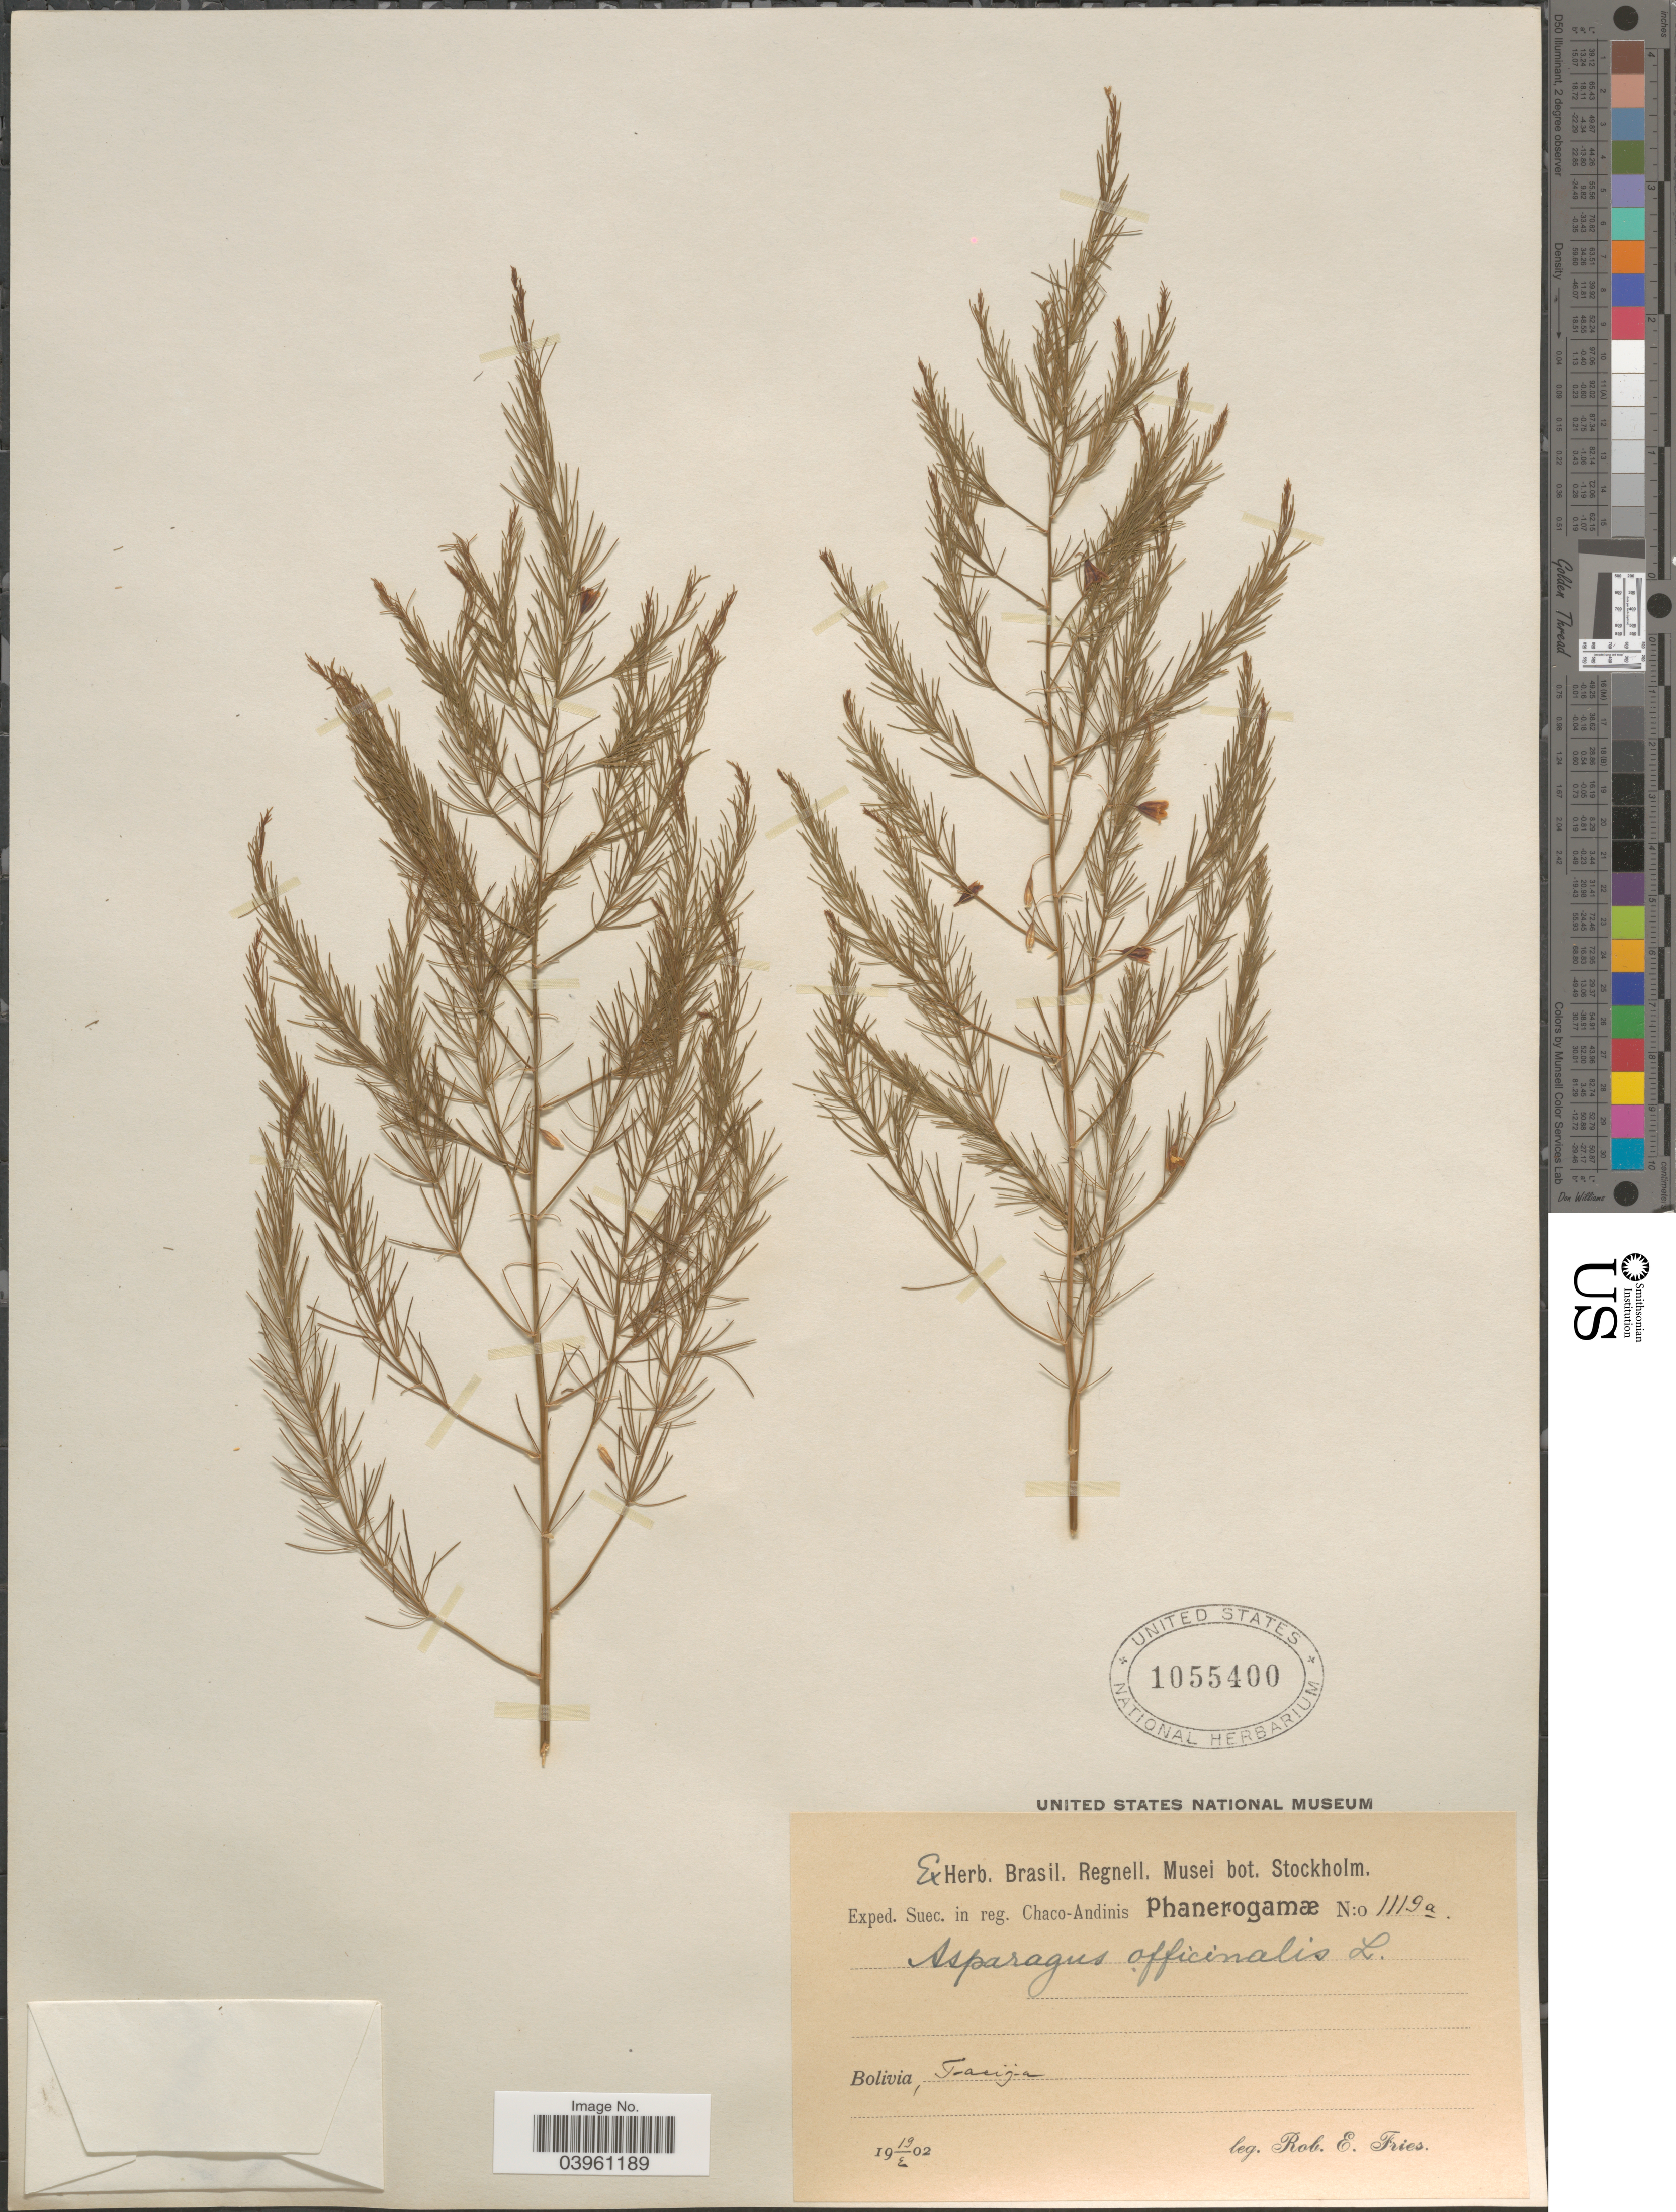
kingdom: Plantae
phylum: Tracheophyta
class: Liliopsida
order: Asparagales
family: Asparagaceae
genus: Asparagus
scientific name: Asparagus officinalis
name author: L.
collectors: R. E. Fries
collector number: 1119a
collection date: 1902-02-19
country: Bolivia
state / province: Tarija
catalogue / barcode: US 1055400